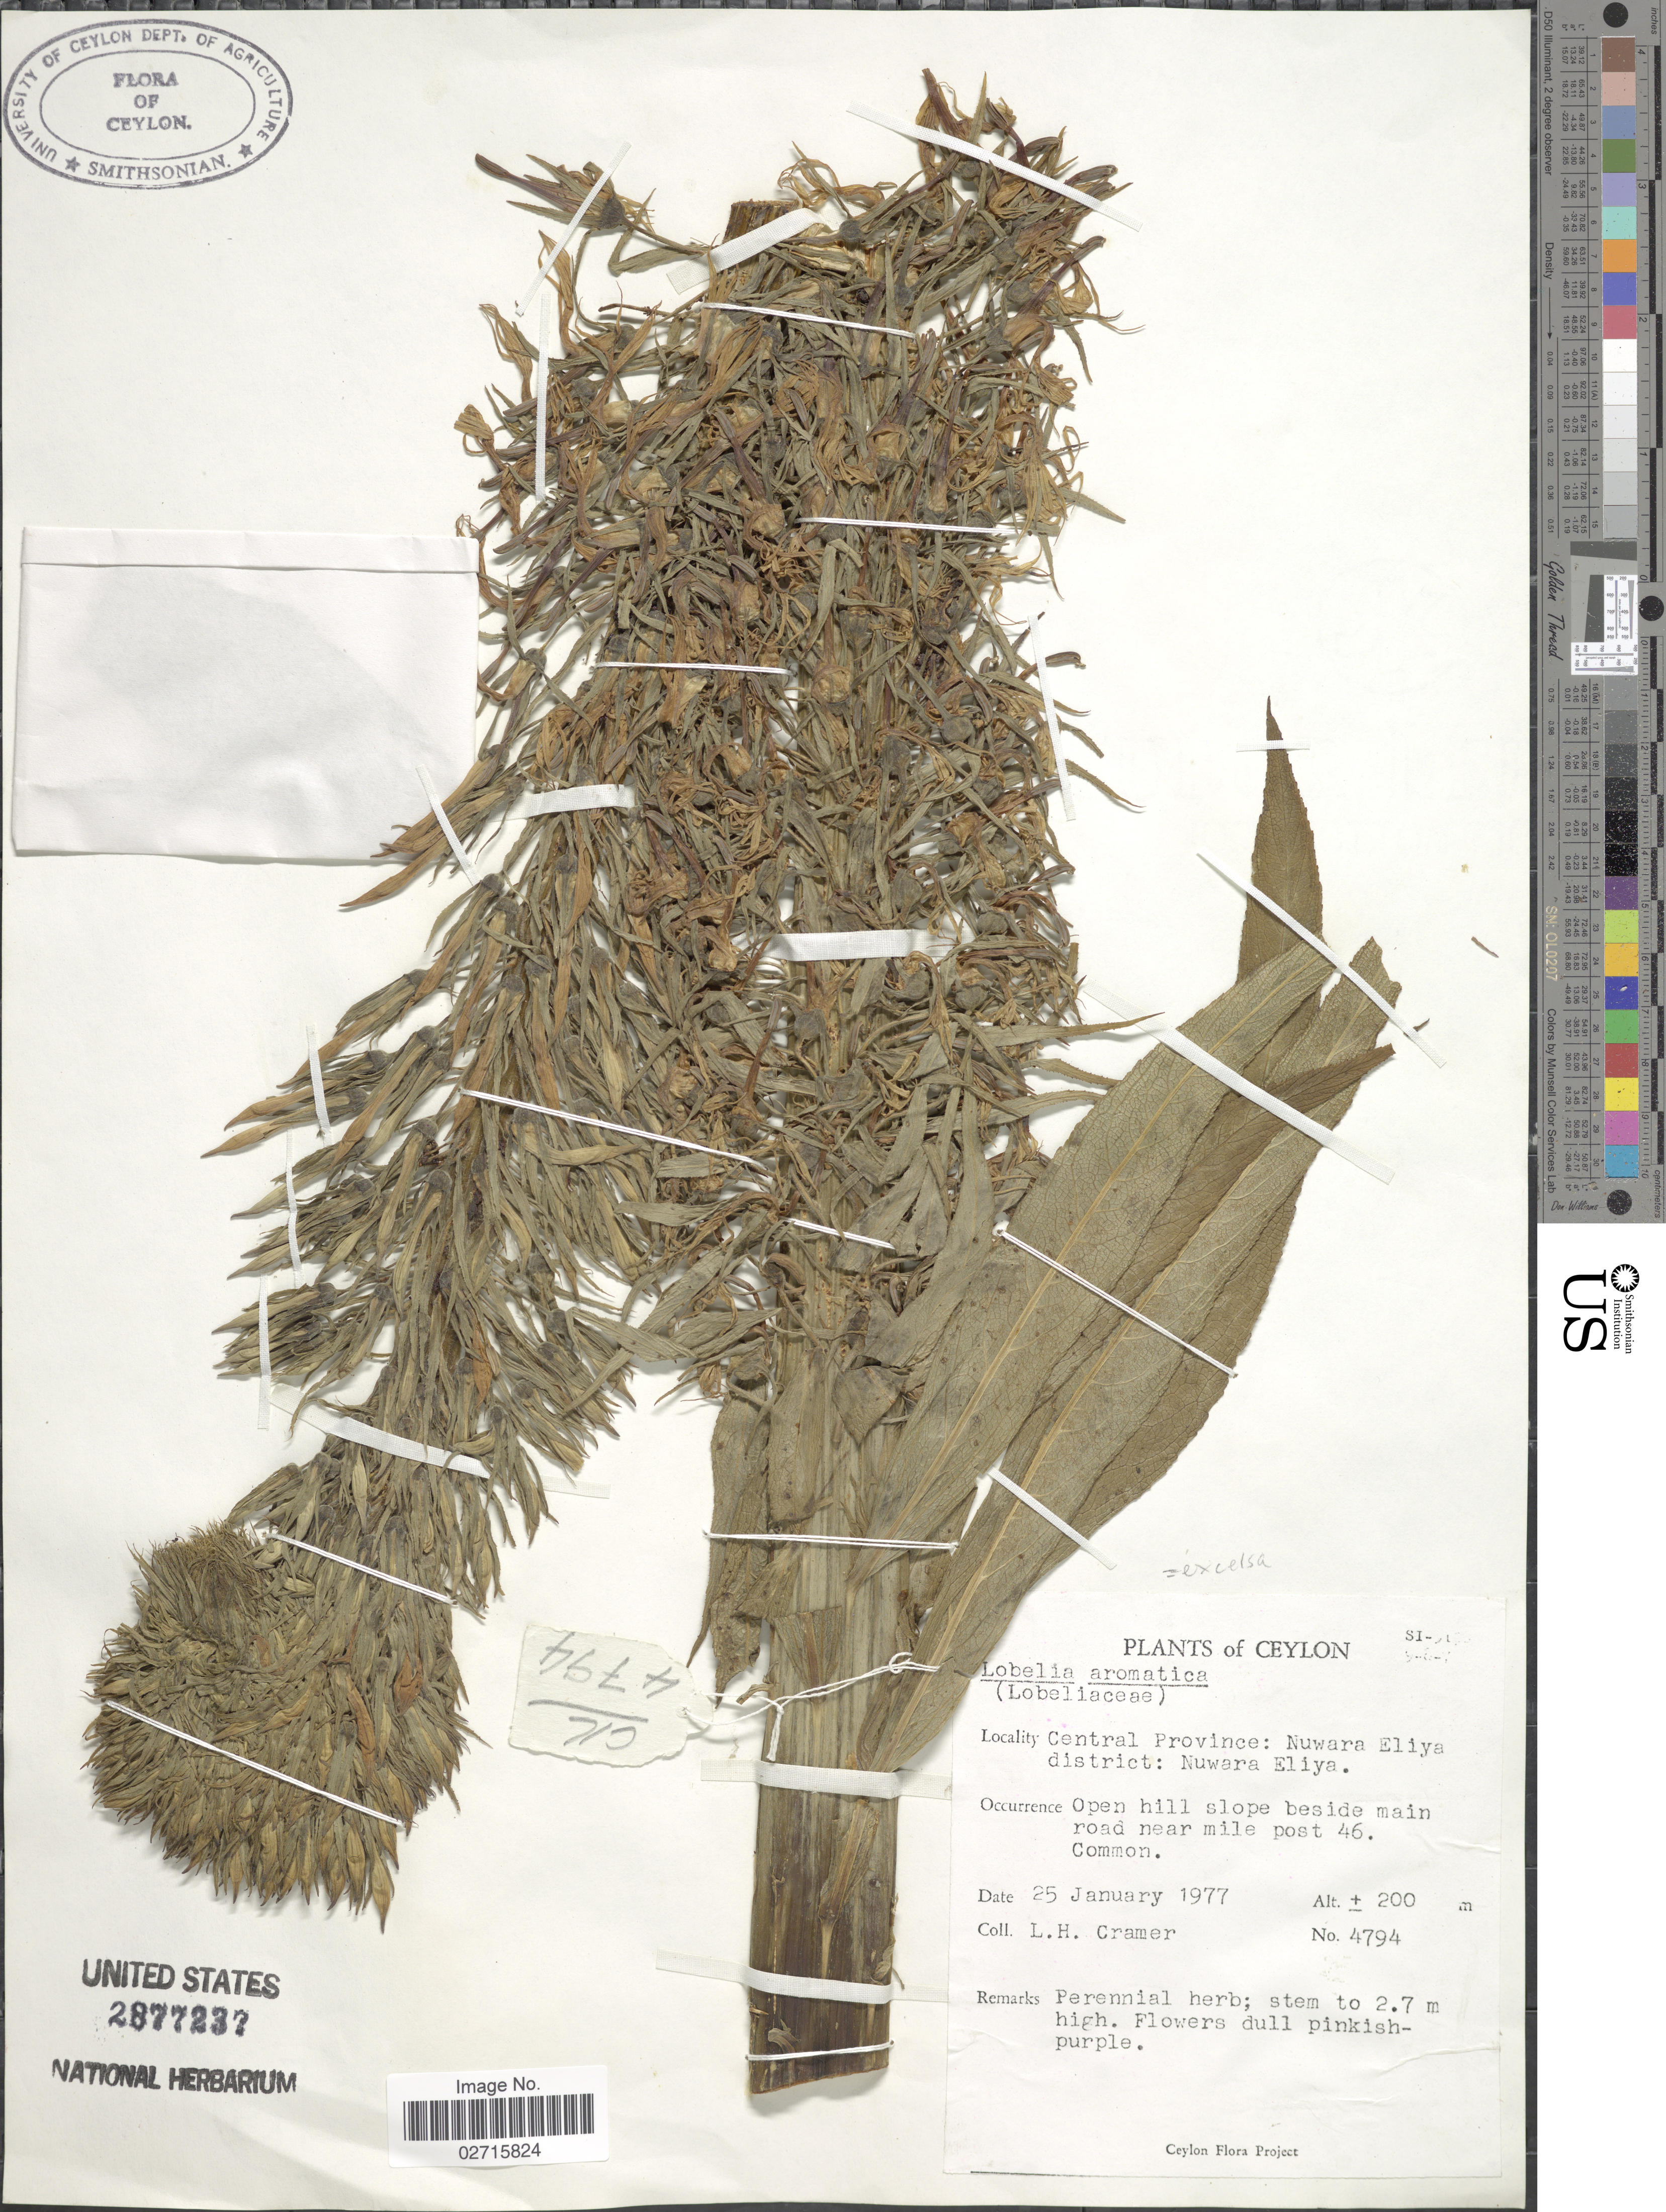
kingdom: Plantae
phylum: Tracheophyta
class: Magnoliopsida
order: Asterales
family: Campanulaceae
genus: Lobelia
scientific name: Lobelia leschenaultiana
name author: (C. Presl) Skottsb.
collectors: L. H. Cramer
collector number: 4794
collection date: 1977-01-25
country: Sri Lanka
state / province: Central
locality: Ceylon. Central Province: Nuwara Eliya district: Nuwara Eliya. Open hill slope beside main road near mile post 46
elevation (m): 200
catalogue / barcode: US 2877237